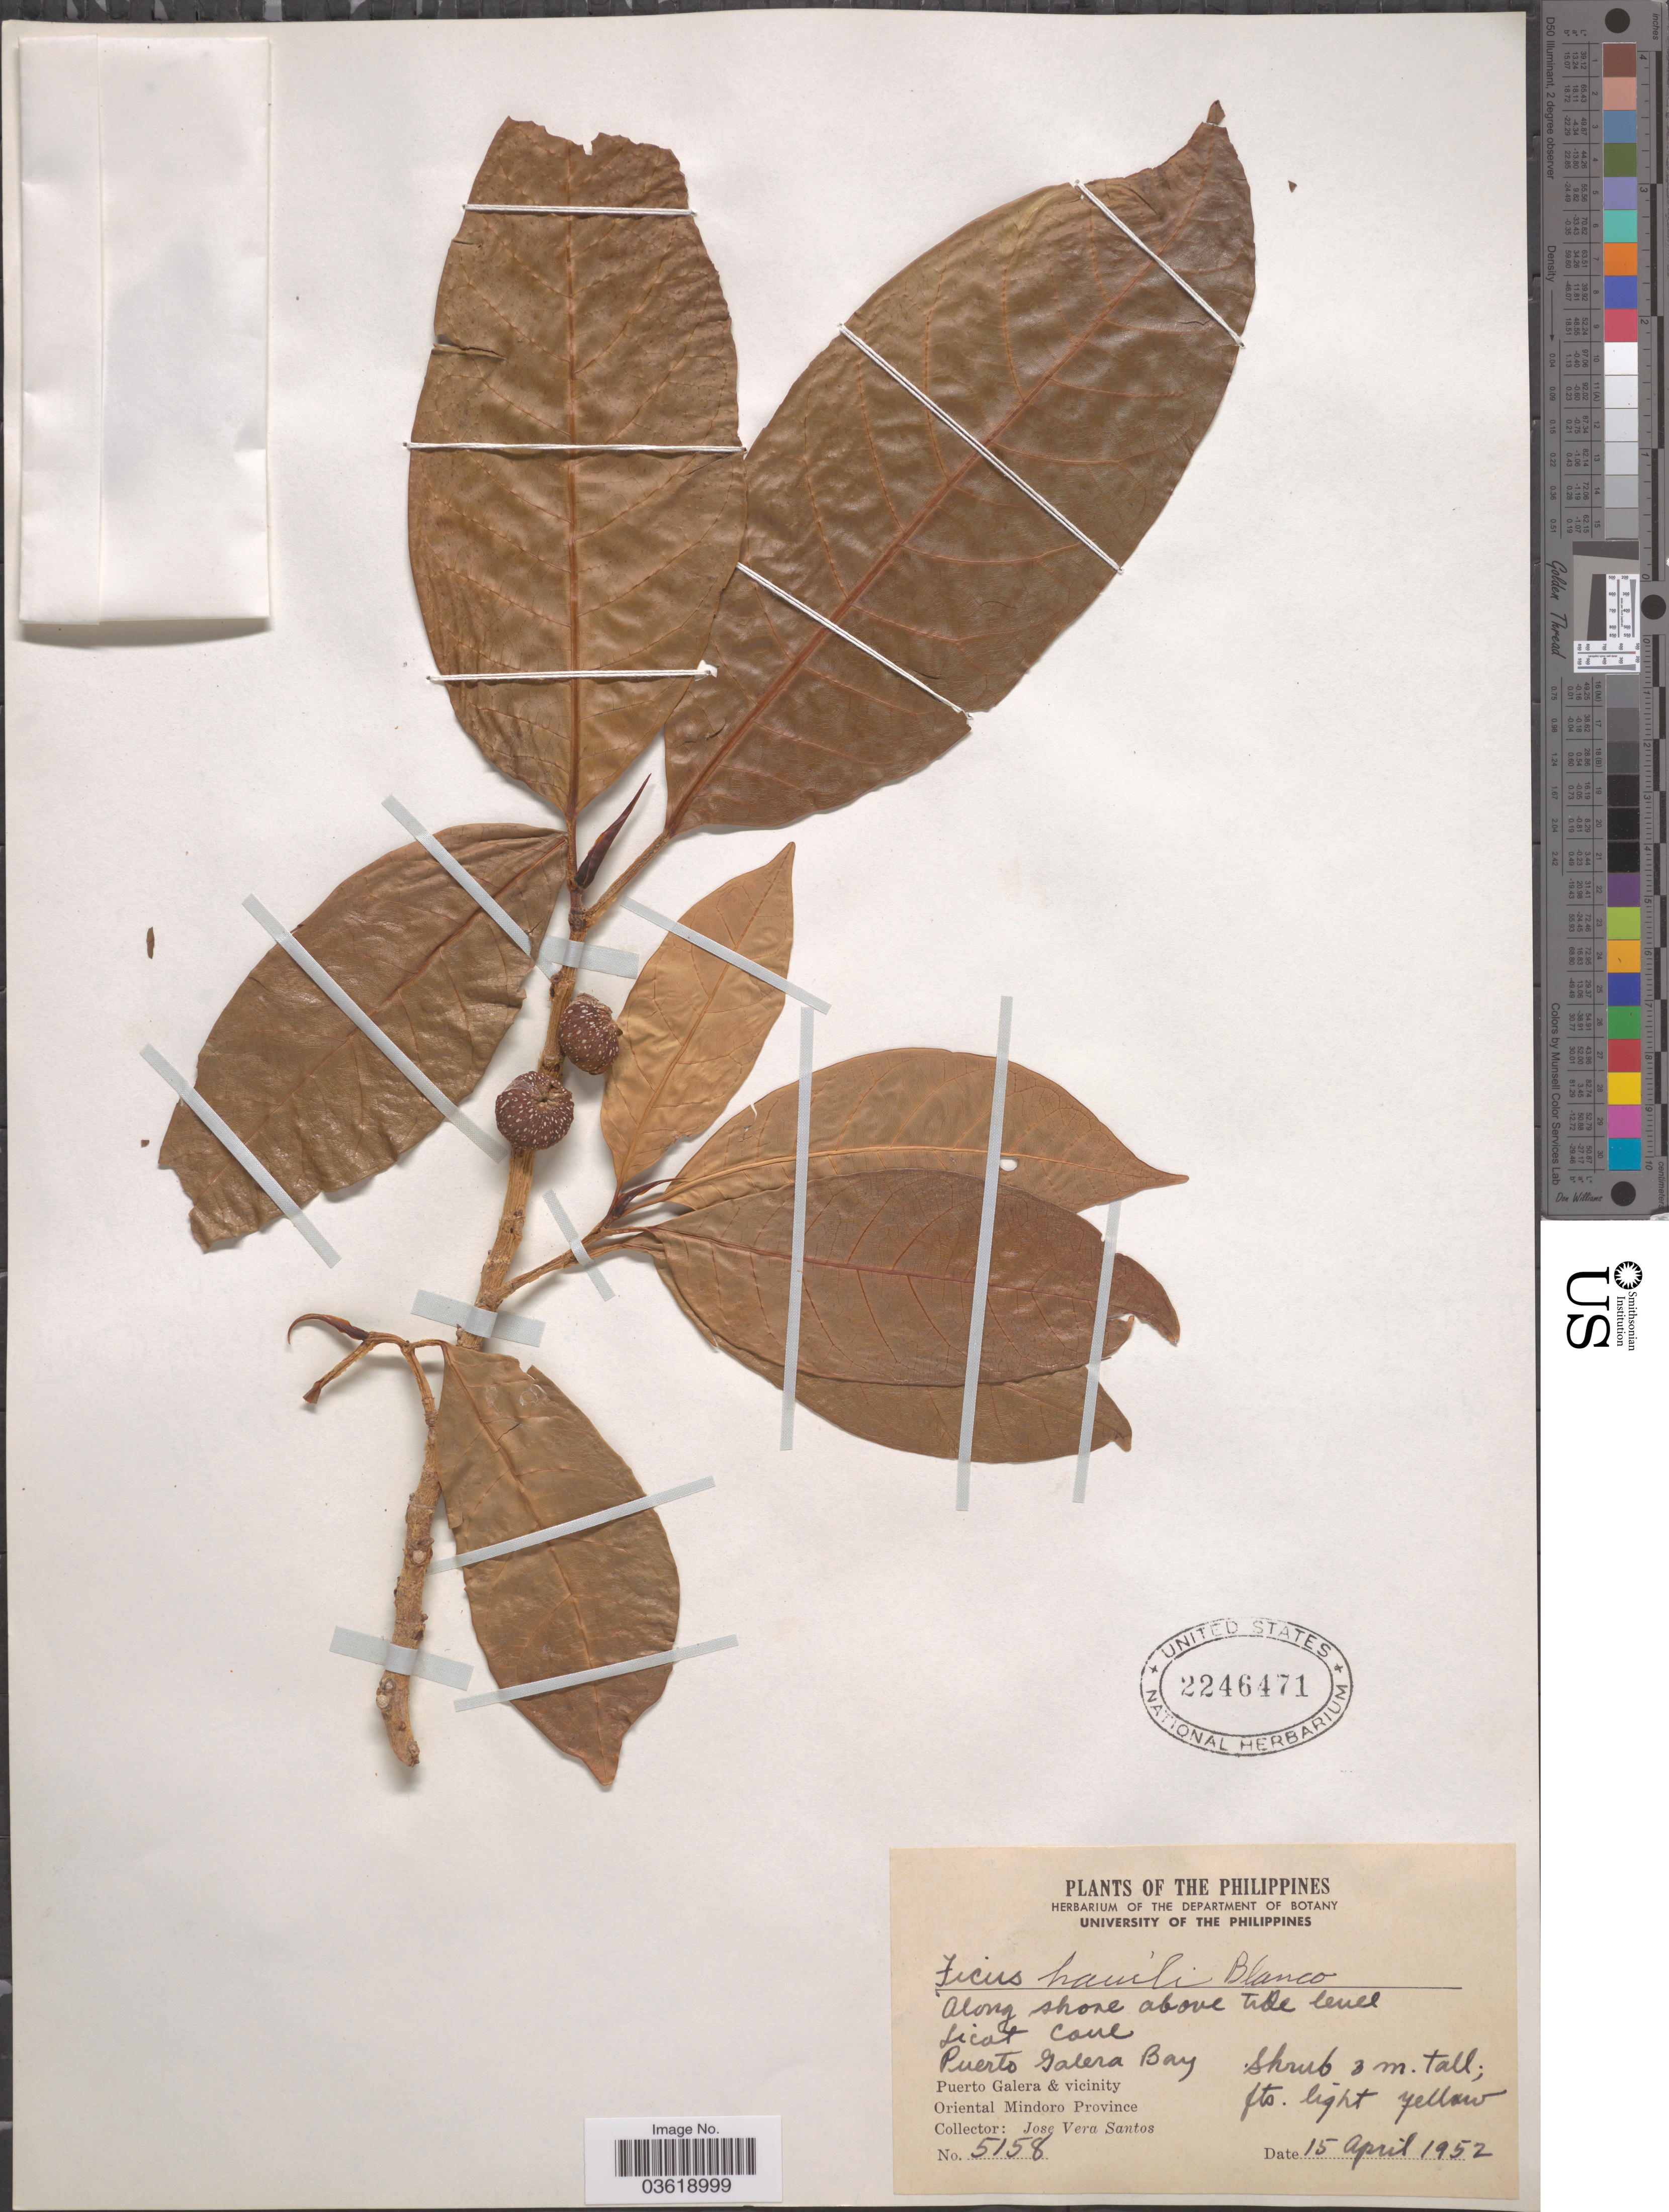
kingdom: Plantae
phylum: Tracheophyta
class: Magnoliopsida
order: Rosales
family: Moraceae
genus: Ficus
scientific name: Ficus hauili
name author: Blanco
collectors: J. Santos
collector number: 5158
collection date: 1952-04-15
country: Philippines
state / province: Mimaropa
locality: Along shore above tide level. Licot* Cane*. Puerto Galera Bay. Puerto Galera & vicinity. Oriental Mindoro Province.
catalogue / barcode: US 2246471